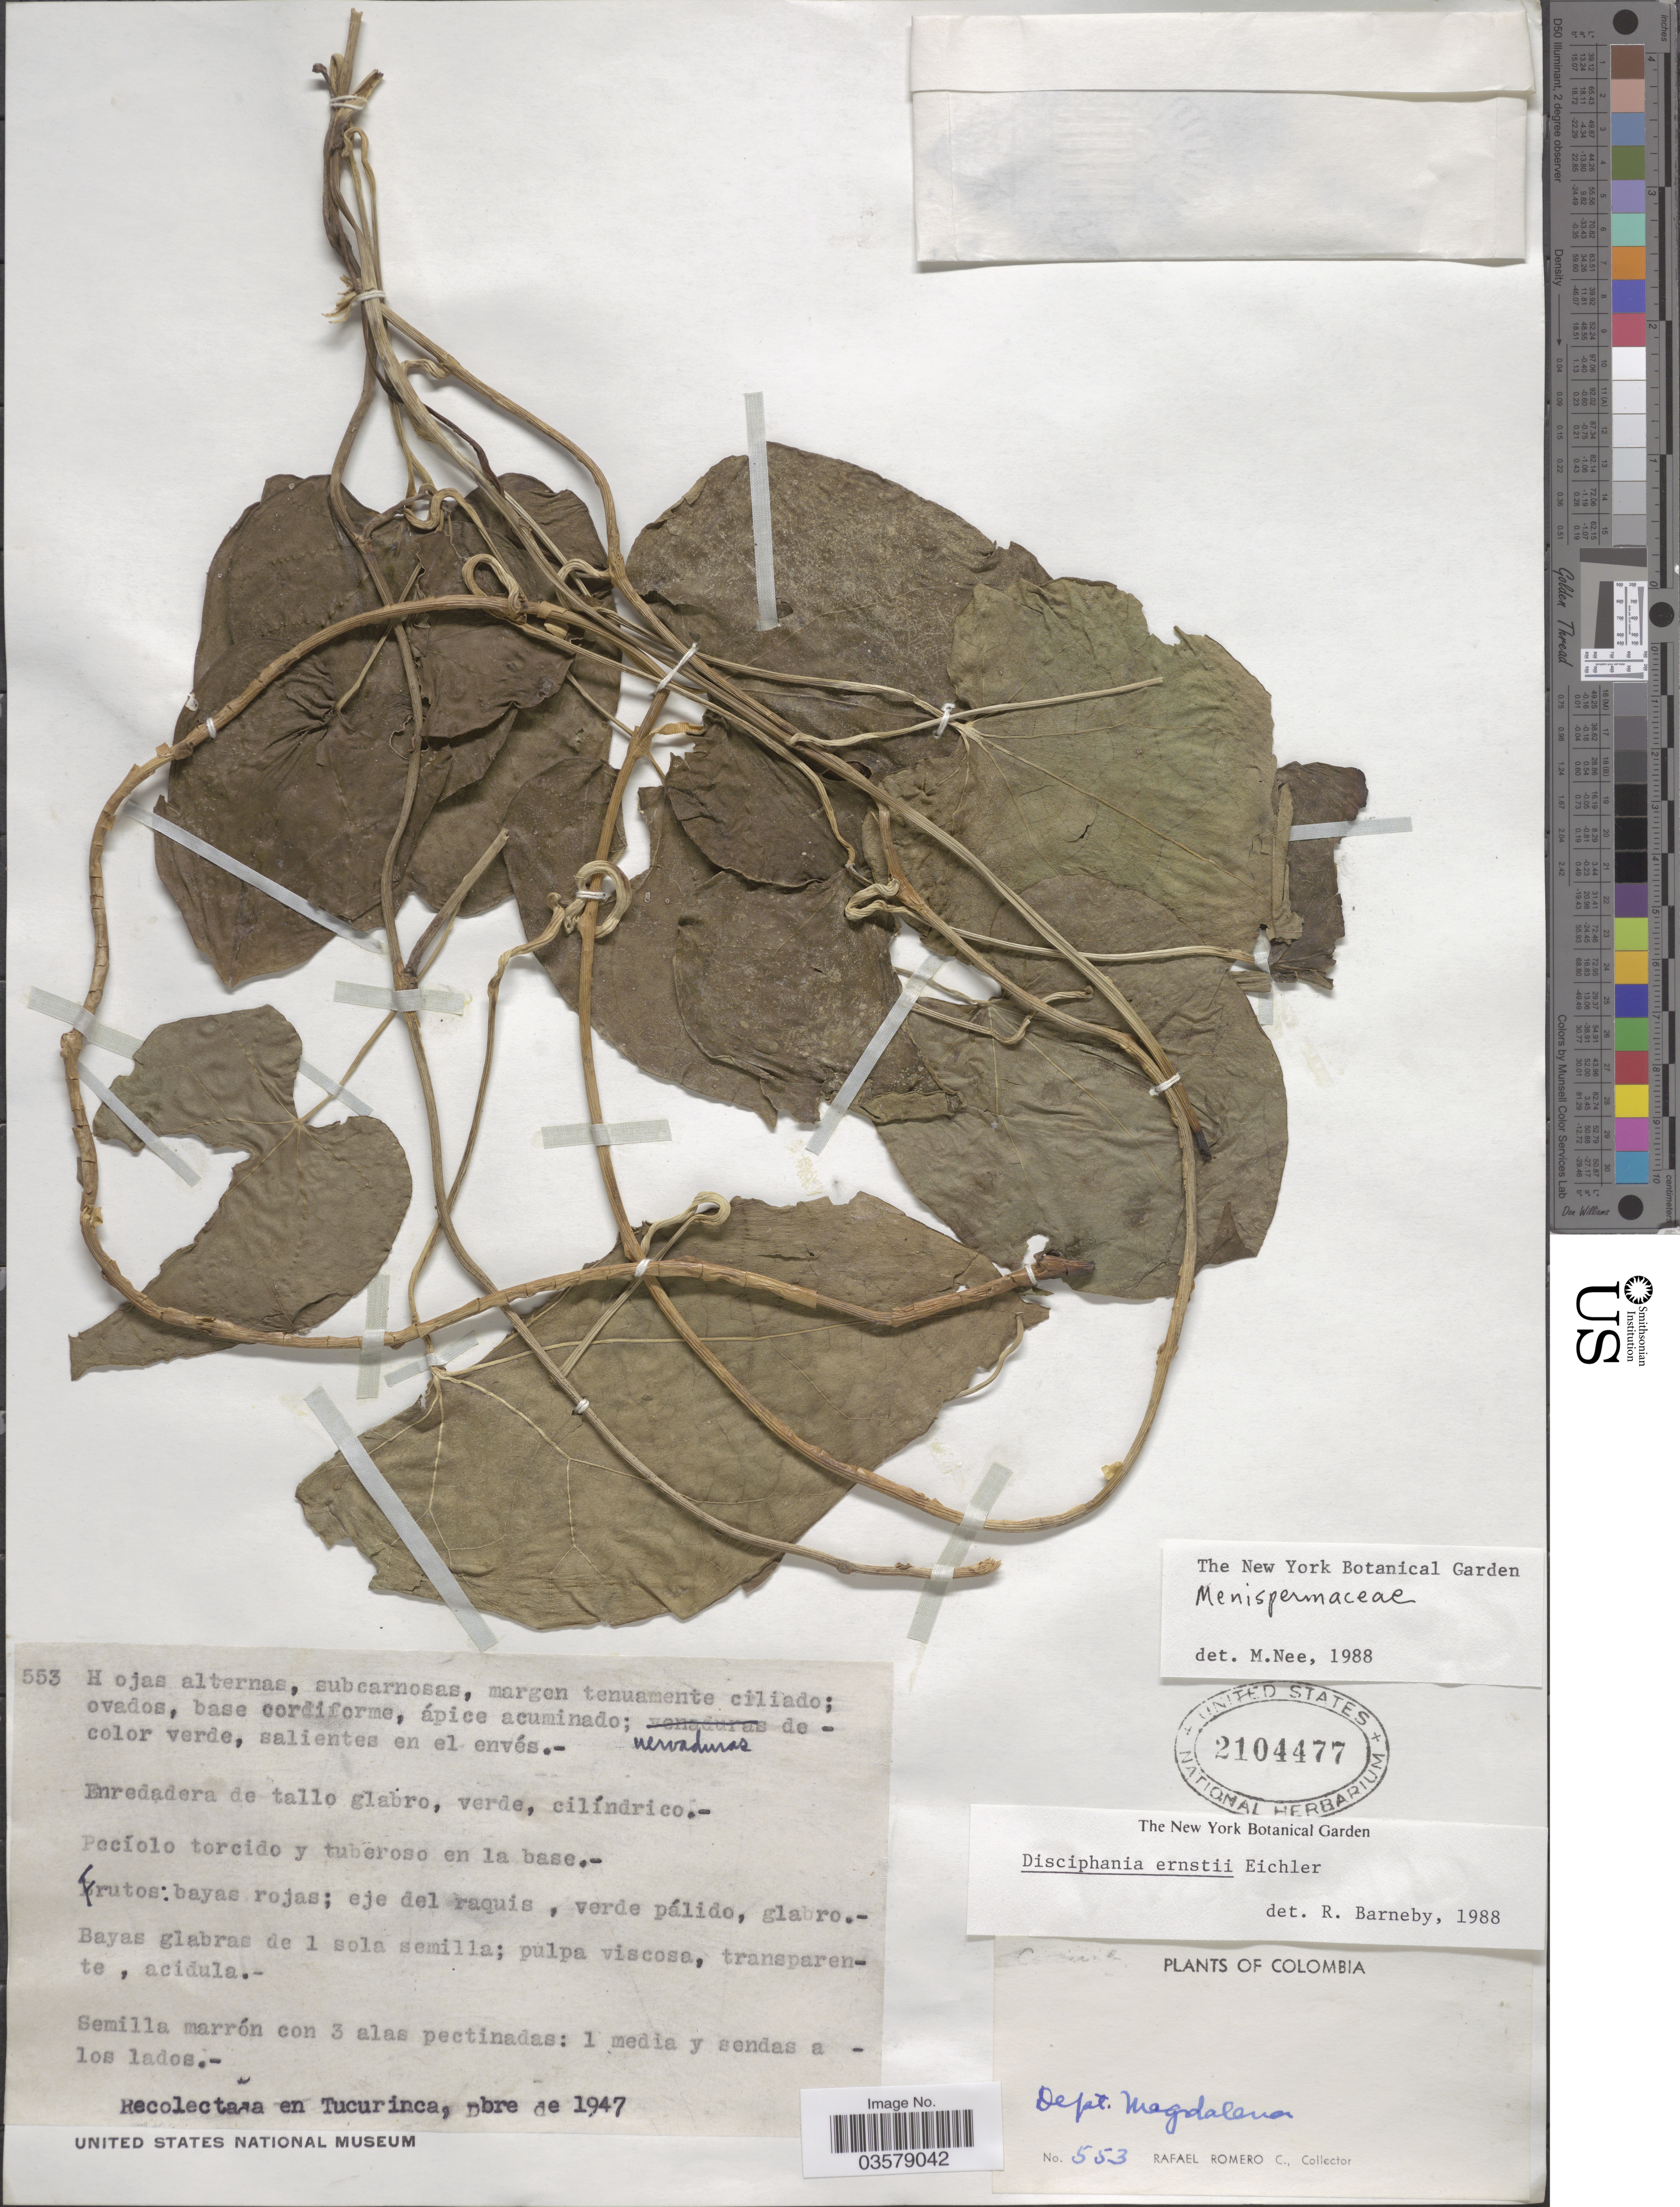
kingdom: Plantae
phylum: Tracheophyta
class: Magnoliopsida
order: Ranunculales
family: Menispermaceae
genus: Disciphania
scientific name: Disciphania ernstii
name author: Eichler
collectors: R. Romero Castañeda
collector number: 553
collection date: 1947-10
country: Colombia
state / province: Magdalena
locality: Tucurinca. Dept. Magdalena.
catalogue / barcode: US 2104477